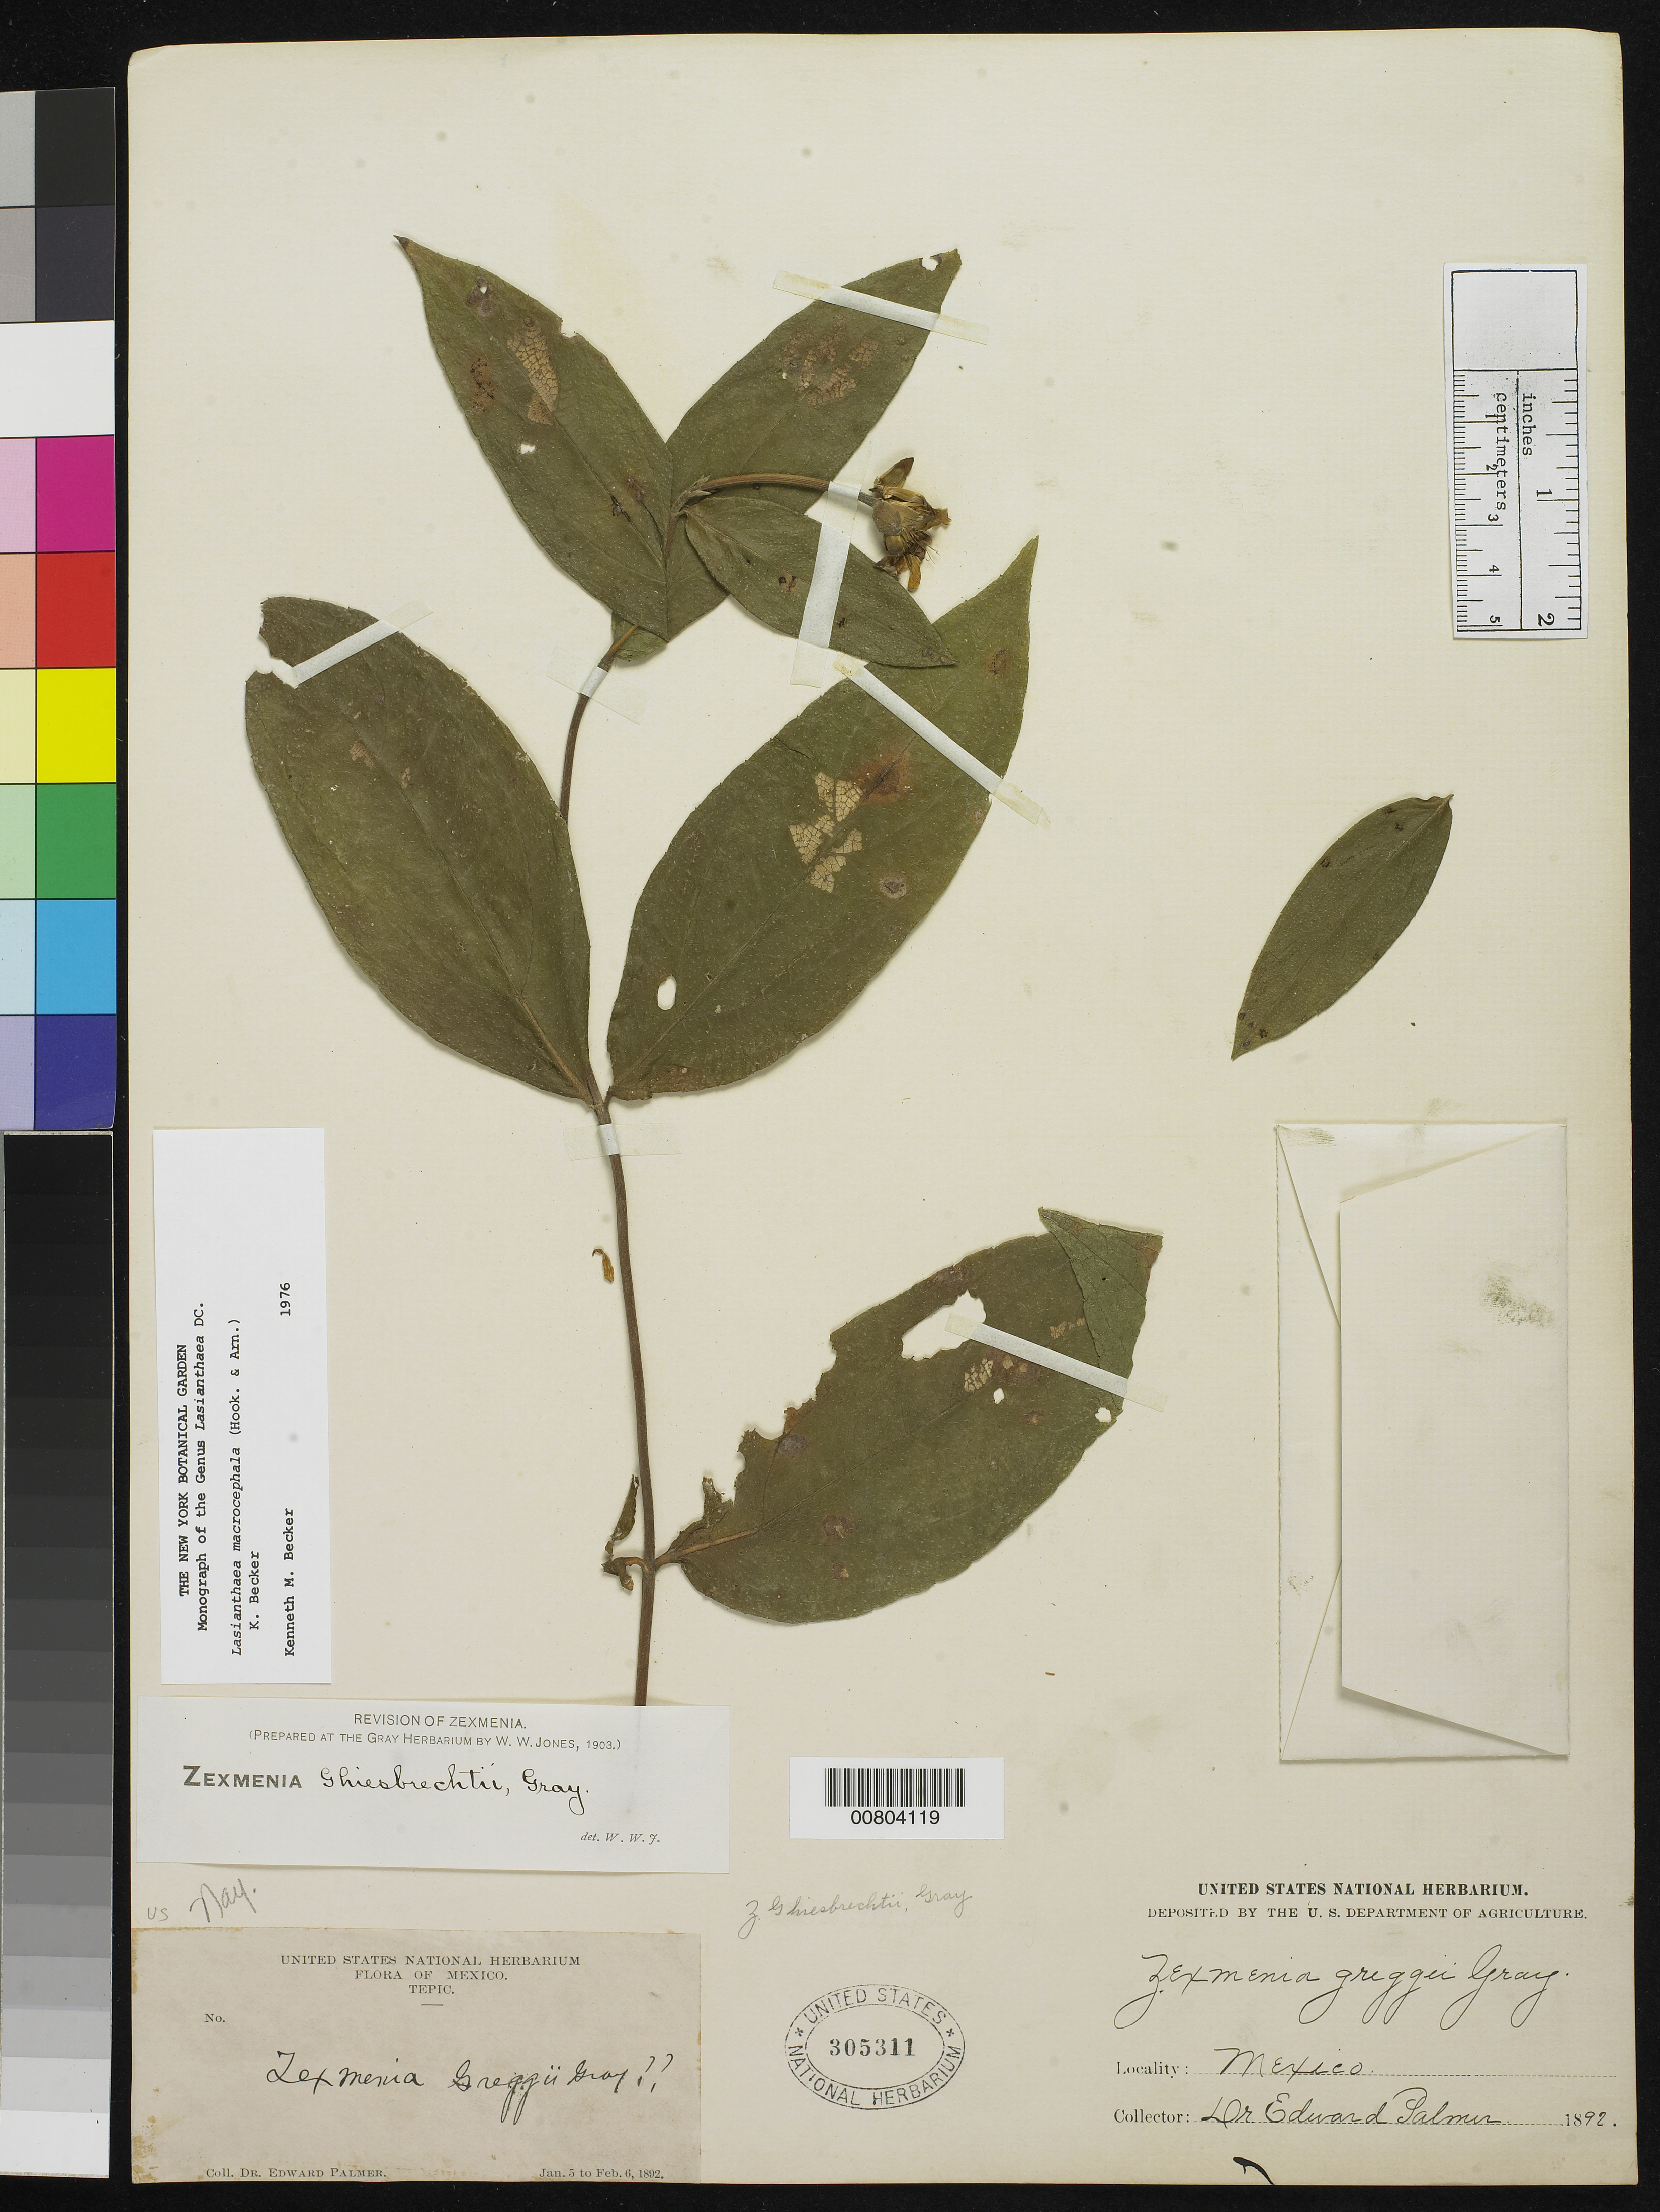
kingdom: Plantae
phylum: Tracheophyta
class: Magnoliopsida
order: Asterales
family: Asteraceae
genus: Lasianthaea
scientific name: Lasianthaea macrocephala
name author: (Hook. & Arn.) K.M. Becker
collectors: E. Palmer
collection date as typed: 05 Jan 1892 to 06 Feb 1892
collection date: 1892-01-05/1892-02-06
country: Mexico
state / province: Nayarit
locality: Tepic, Nayarit.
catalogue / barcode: US 305311